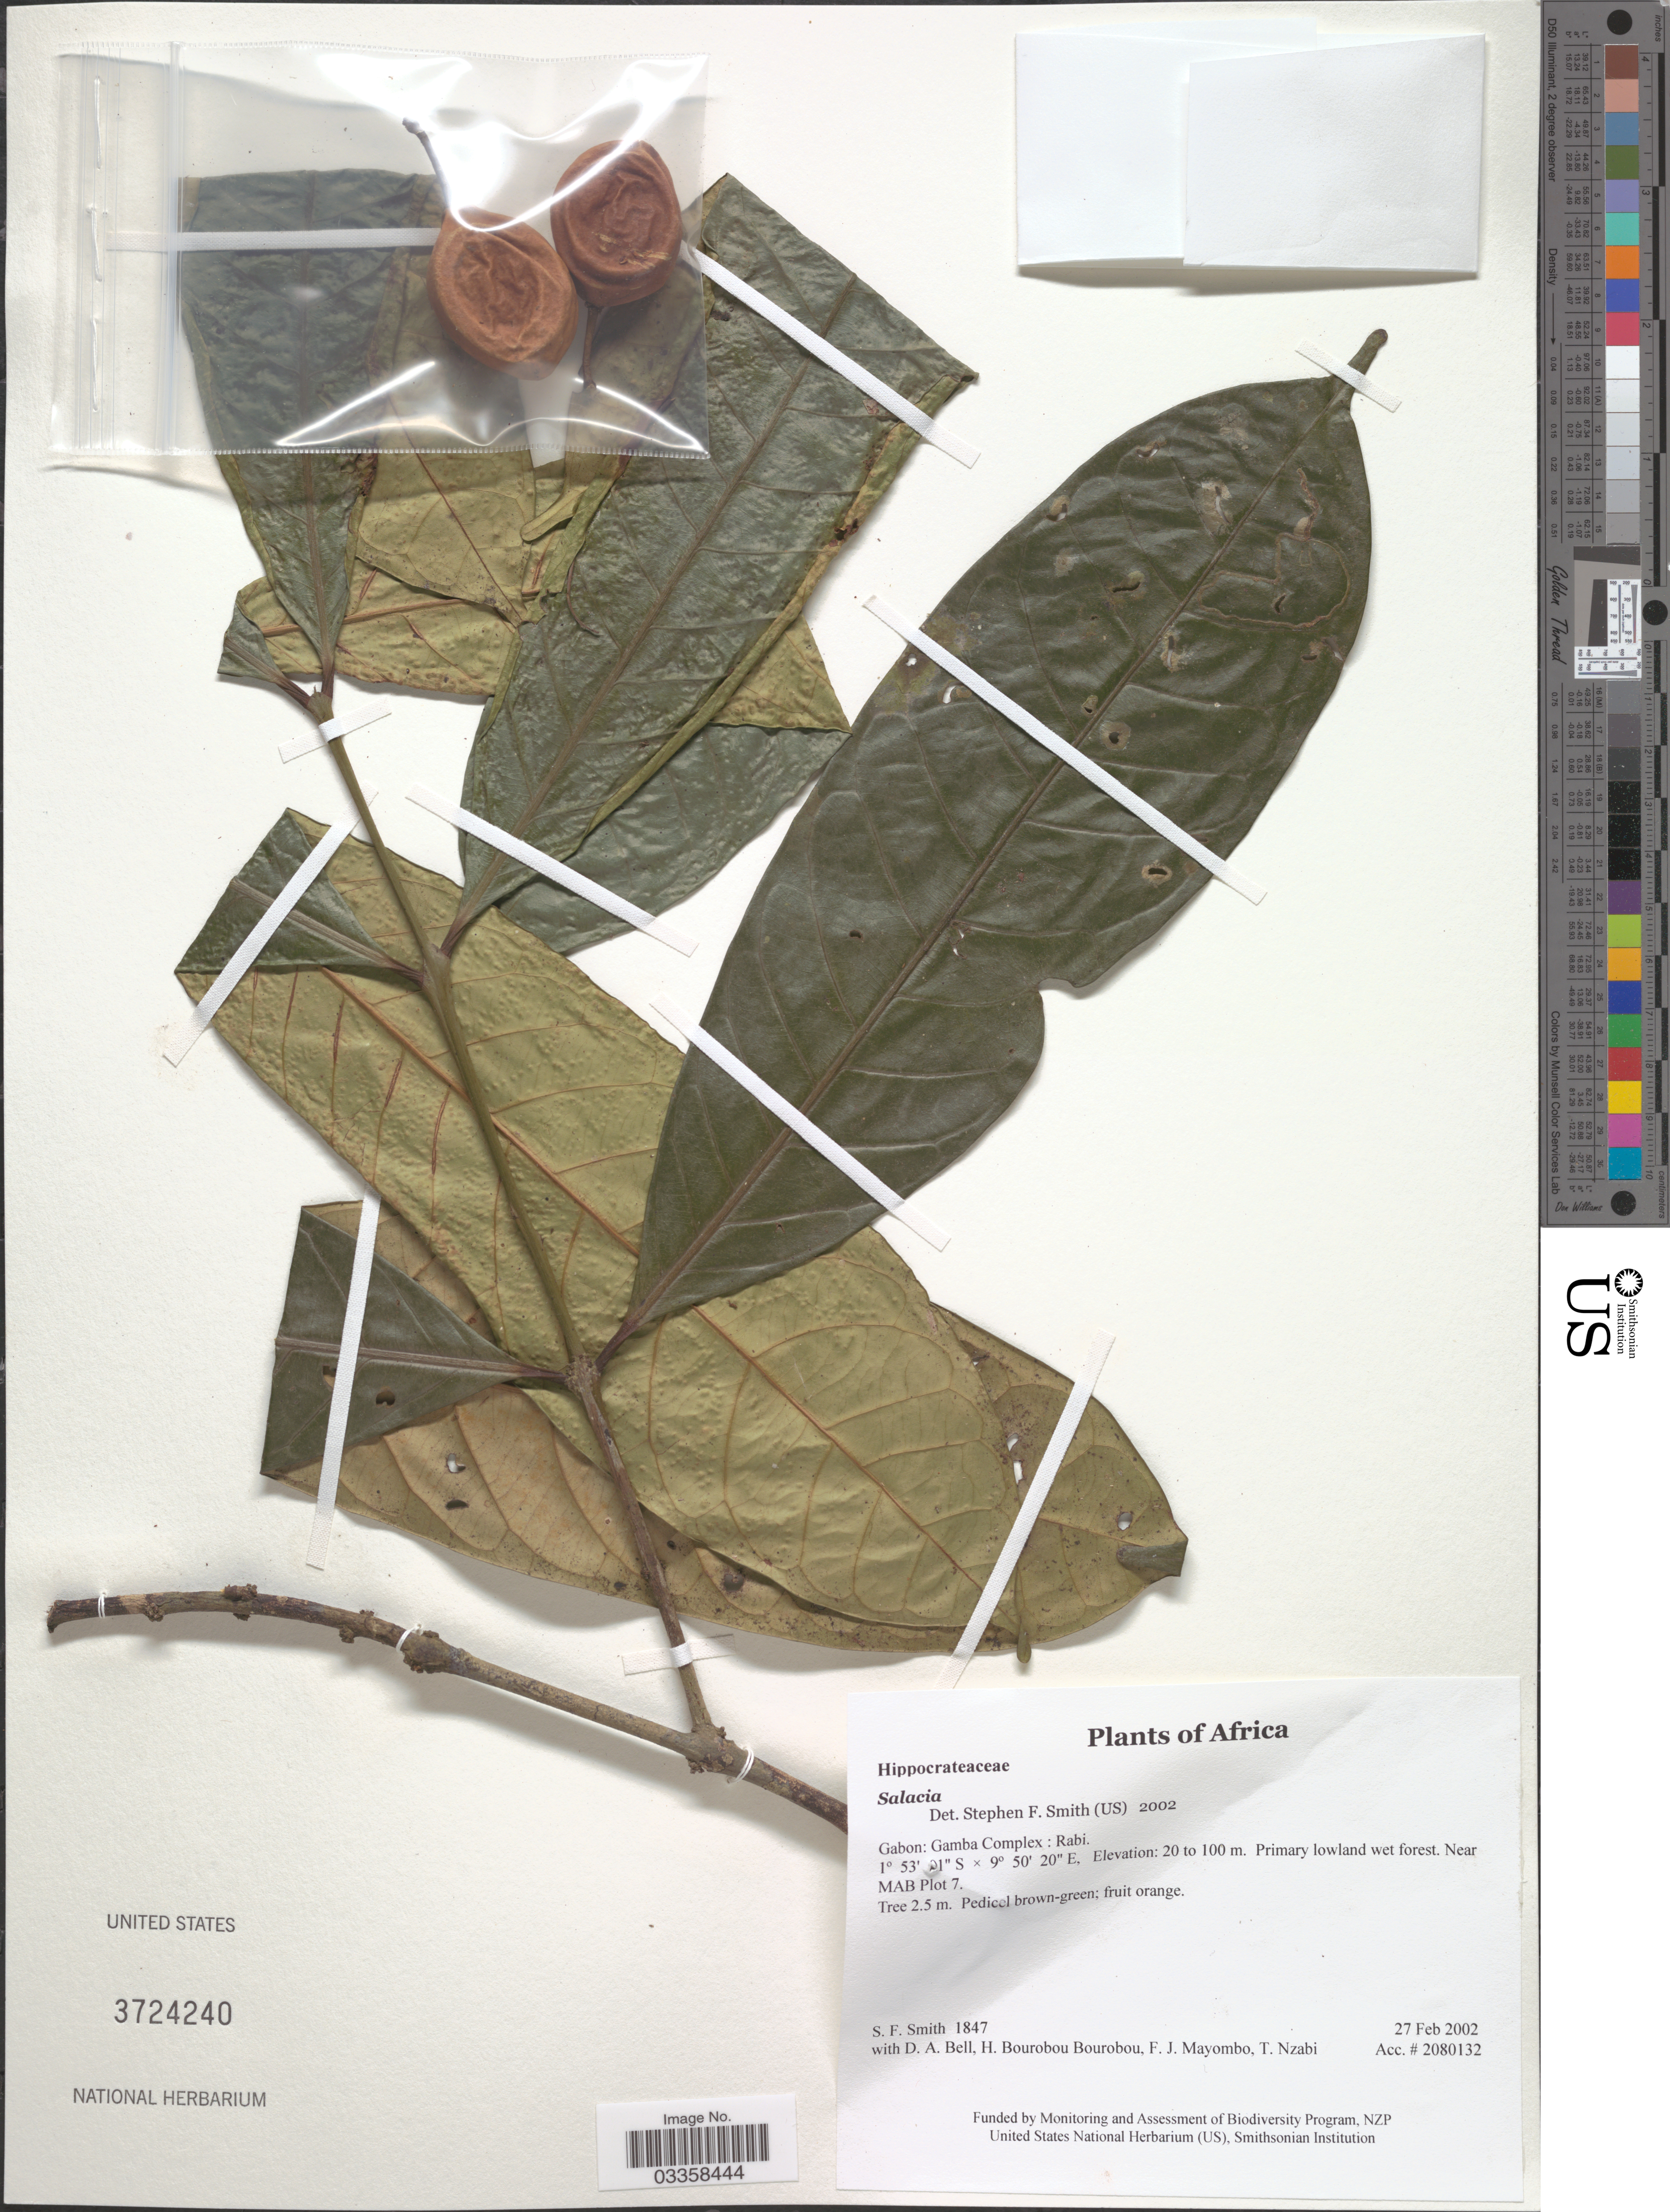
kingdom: Plantae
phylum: Tracheophyta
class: Magnoliopsida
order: Celastrales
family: Celastraceae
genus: Salacia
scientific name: Salacia sp.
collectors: S.F. Smith, D. A. Bell, H. Bourobou Bourobou & F. J. Mayombo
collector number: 1847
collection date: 2002-02-27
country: Gabon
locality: Gamba Complex: Rabi. Near MAB Plot 7.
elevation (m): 20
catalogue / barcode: US 3724240